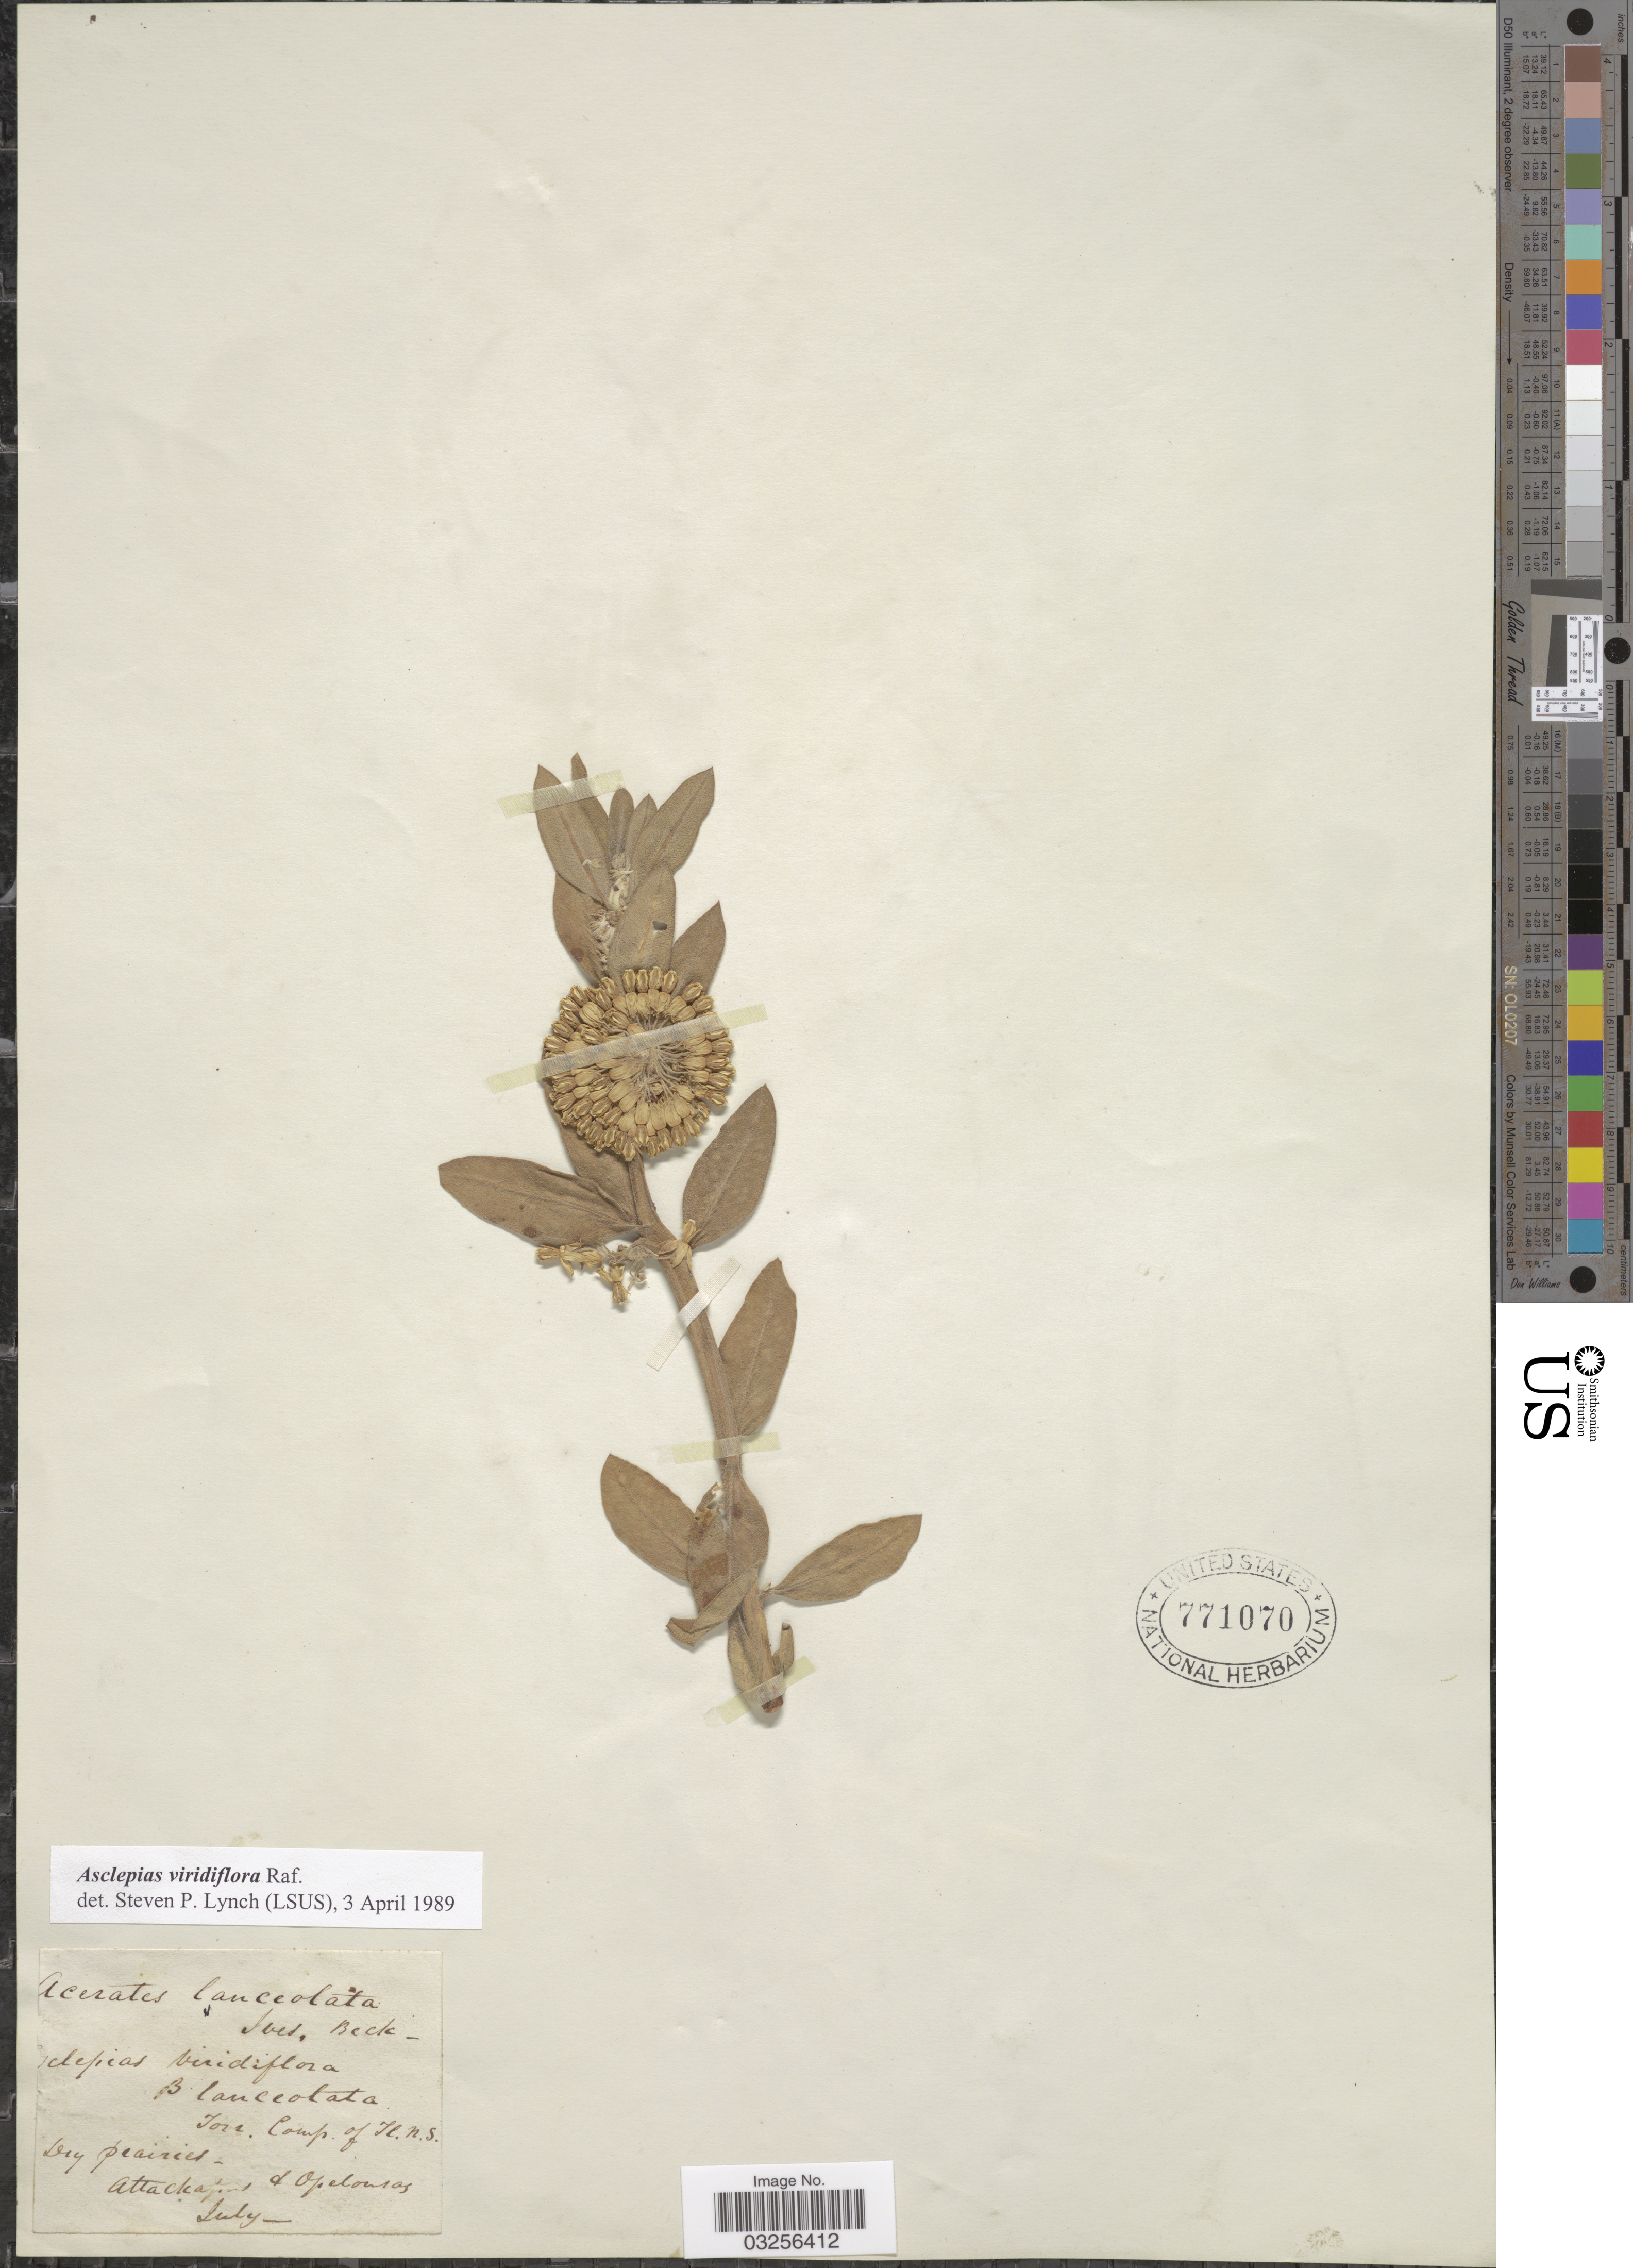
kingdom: Plantae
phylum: Tracheophyta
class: Magnoliopsida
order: Gentianales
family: Apocynaceae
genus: Asclepias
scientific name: Asclepias viridiflora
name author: Raf.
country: United States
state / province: Louisiana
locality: Atackapas & Opelousas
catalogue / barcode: US 771070